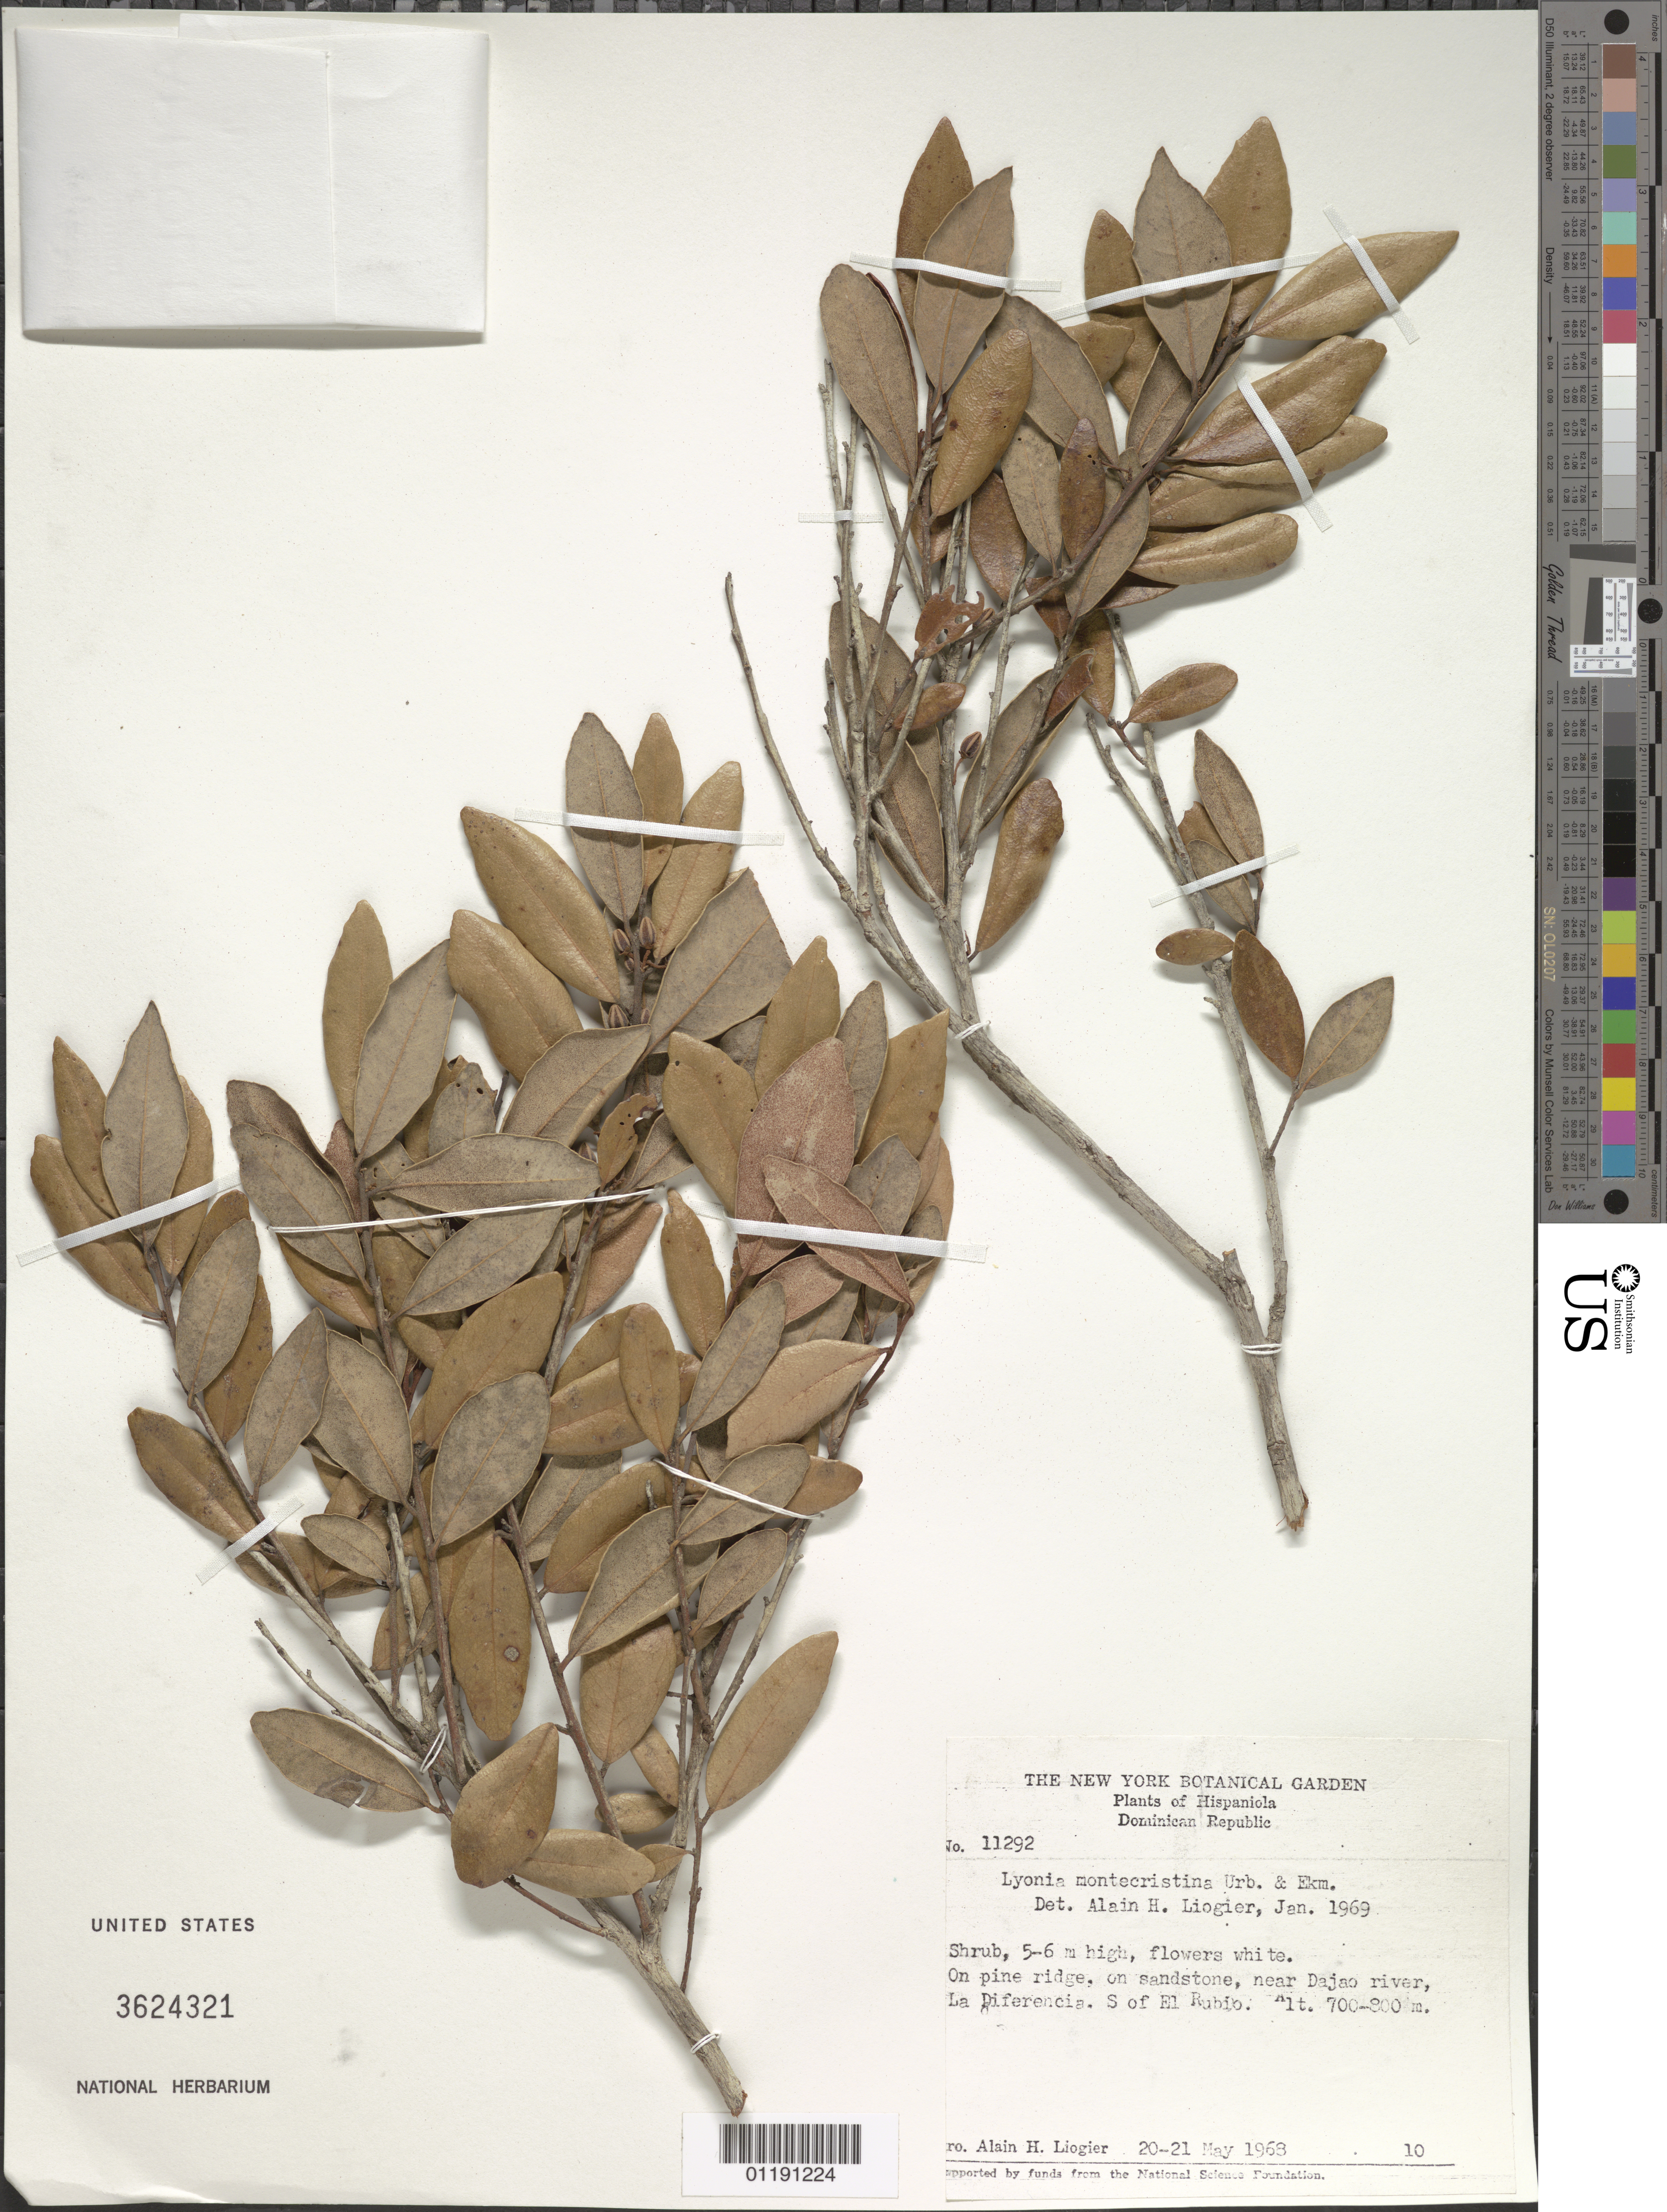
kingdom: Plantae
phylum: Tracheophyta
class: Magnoliopsida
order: Ericales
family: Ericaceae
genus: Lyonia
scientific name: Lyonia montecristina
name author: Urb. & Ekman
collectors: A. H. Liogier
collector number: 11292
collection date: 1968-05-20/1968-05-21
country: Dominican Republic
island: Hispaniola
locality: On pine ridge, near Dajao river, La Diferencia. S of El Rubio.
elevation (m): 700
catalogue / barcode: US 3624321